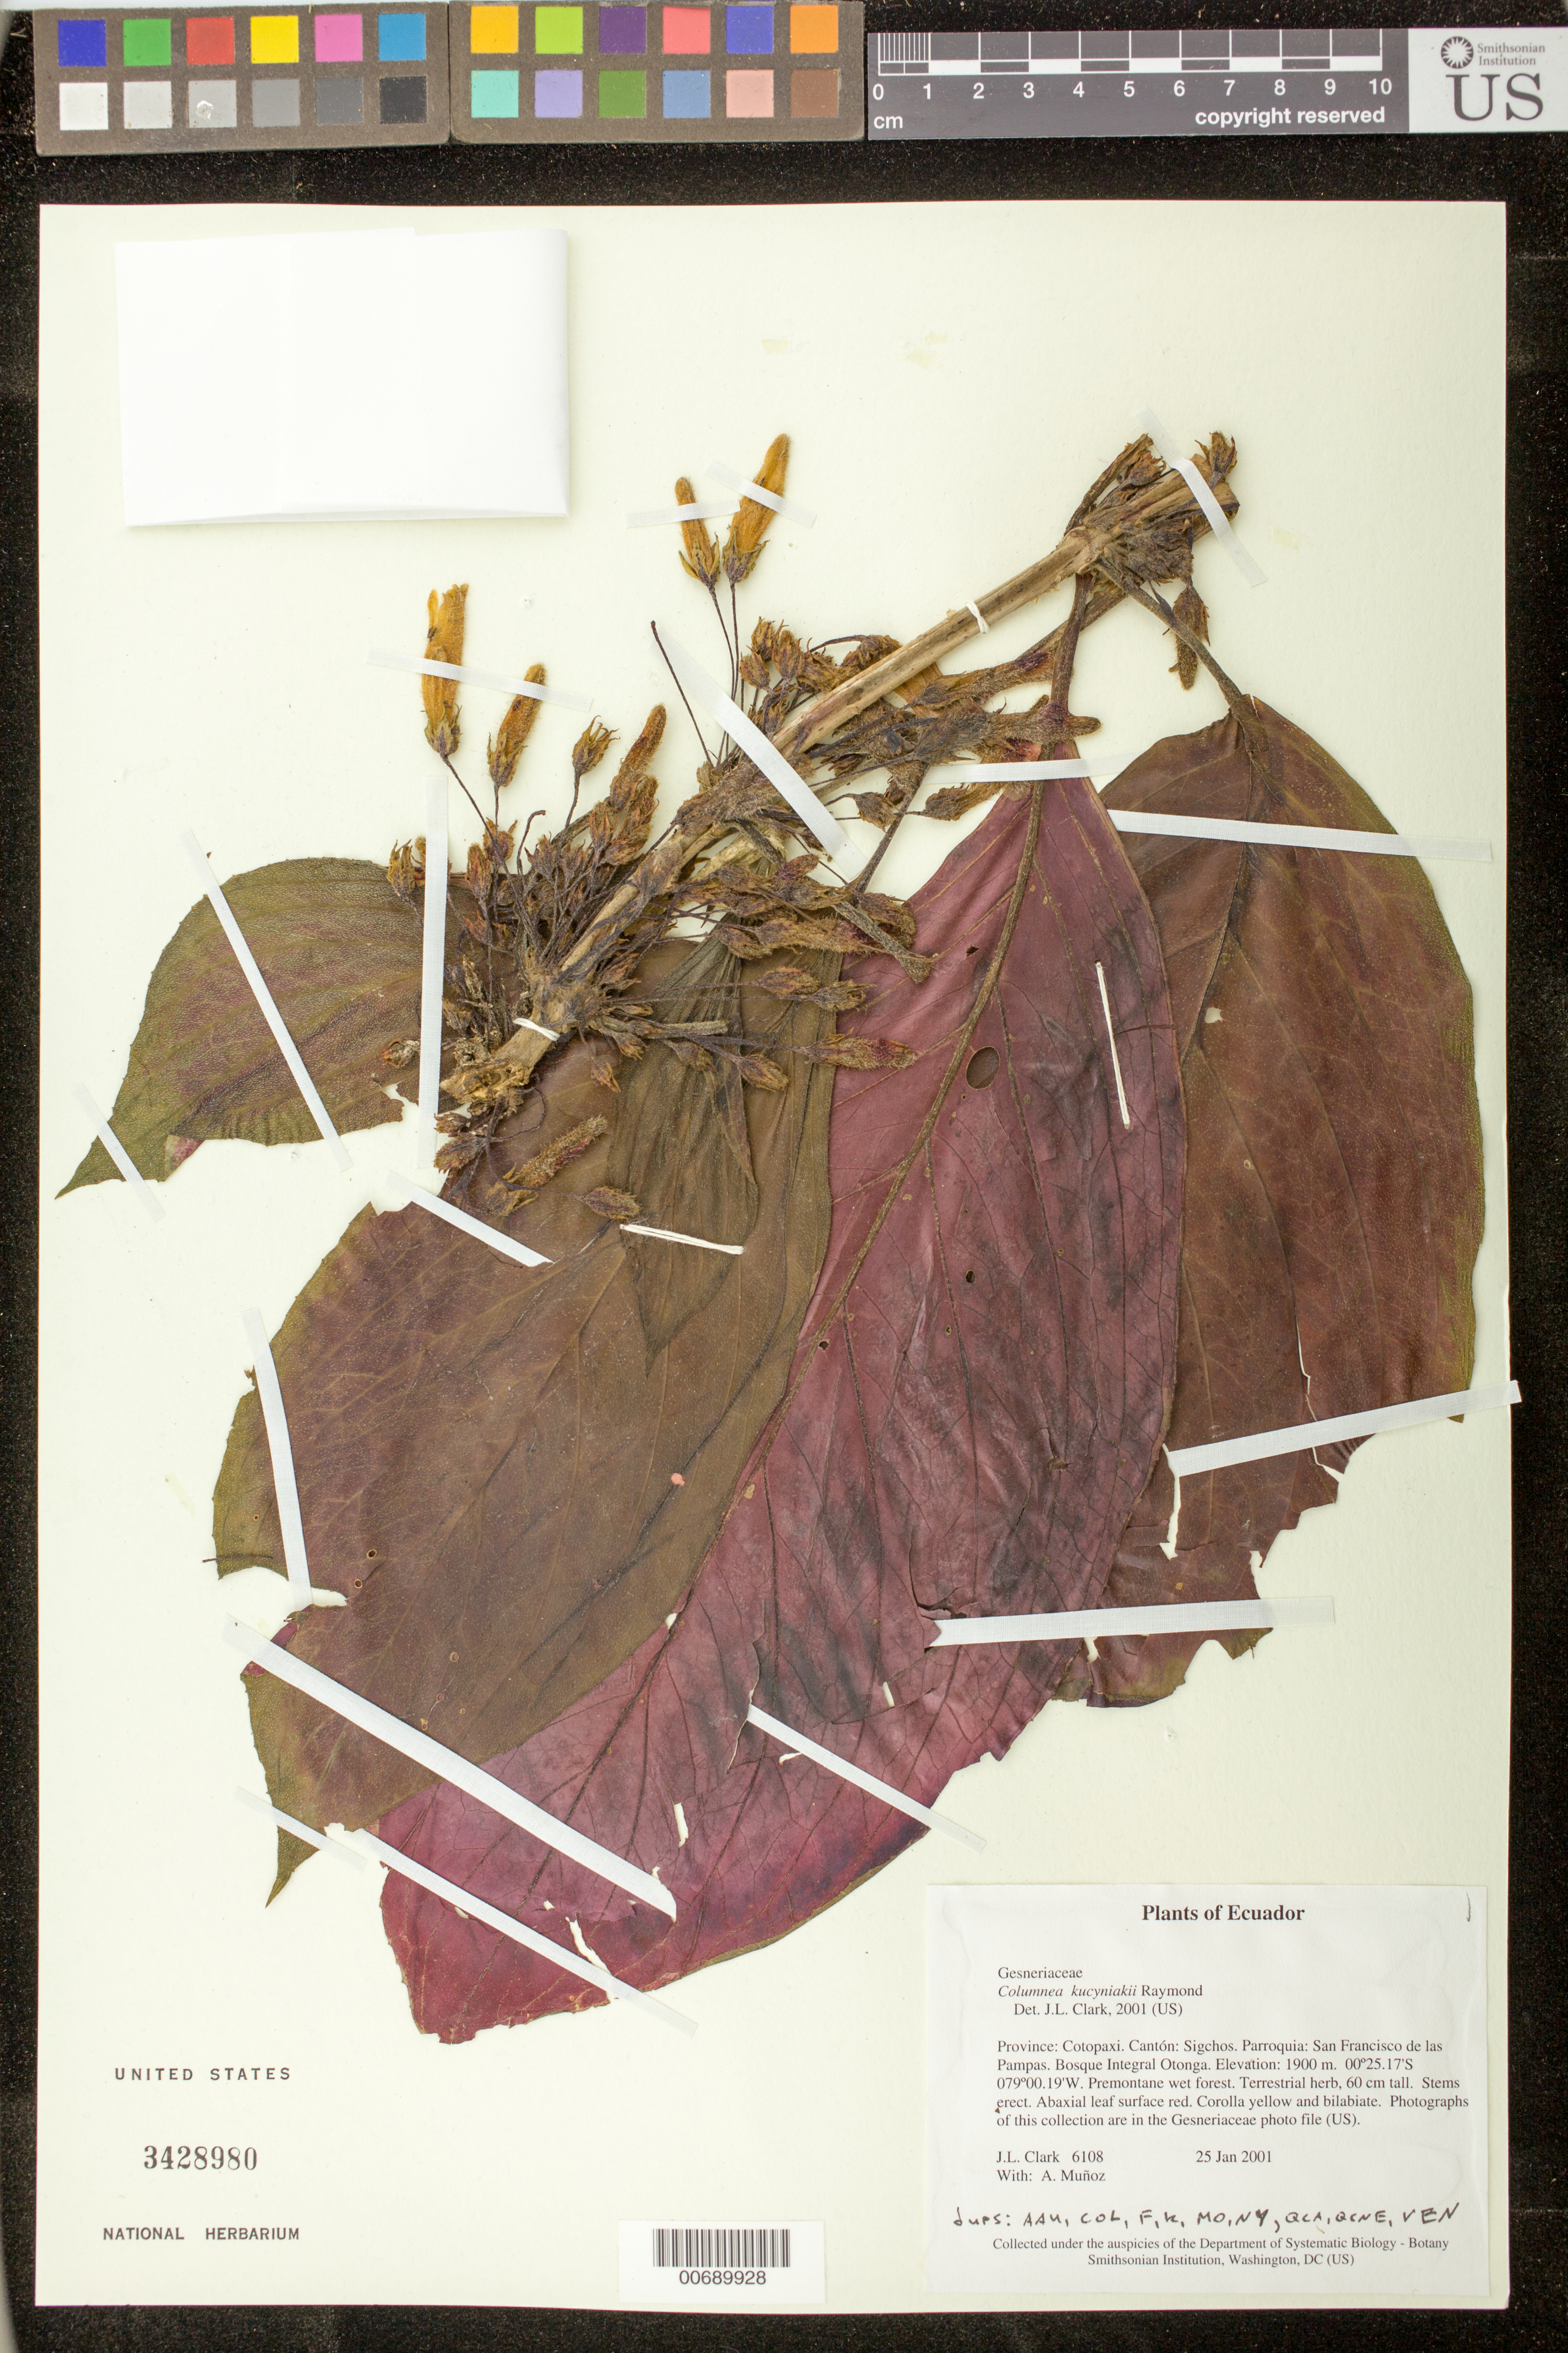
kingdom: Plantae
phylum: Tracheophyta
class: Magnoliopsida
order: Lamiales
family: Gesneriaceae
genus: Columnea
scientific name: Columnea kucyniakii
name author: Raymond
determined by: Clark, J. L., (SEL), The Marie Selby Botanical Garden (UNITED STATES)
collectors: J. L. Clark & A. Muñoz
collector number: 6108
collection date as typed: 25 Jan 2001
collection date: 2001-01-25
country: Ecuador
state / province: Cotopaxi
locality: Cantón: Sigchos. Parroquia: San Francisco de las Pampas. Bosque Integral Otonga.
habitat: Premontane wet forest.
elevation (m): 1900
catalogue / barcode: US 3428980